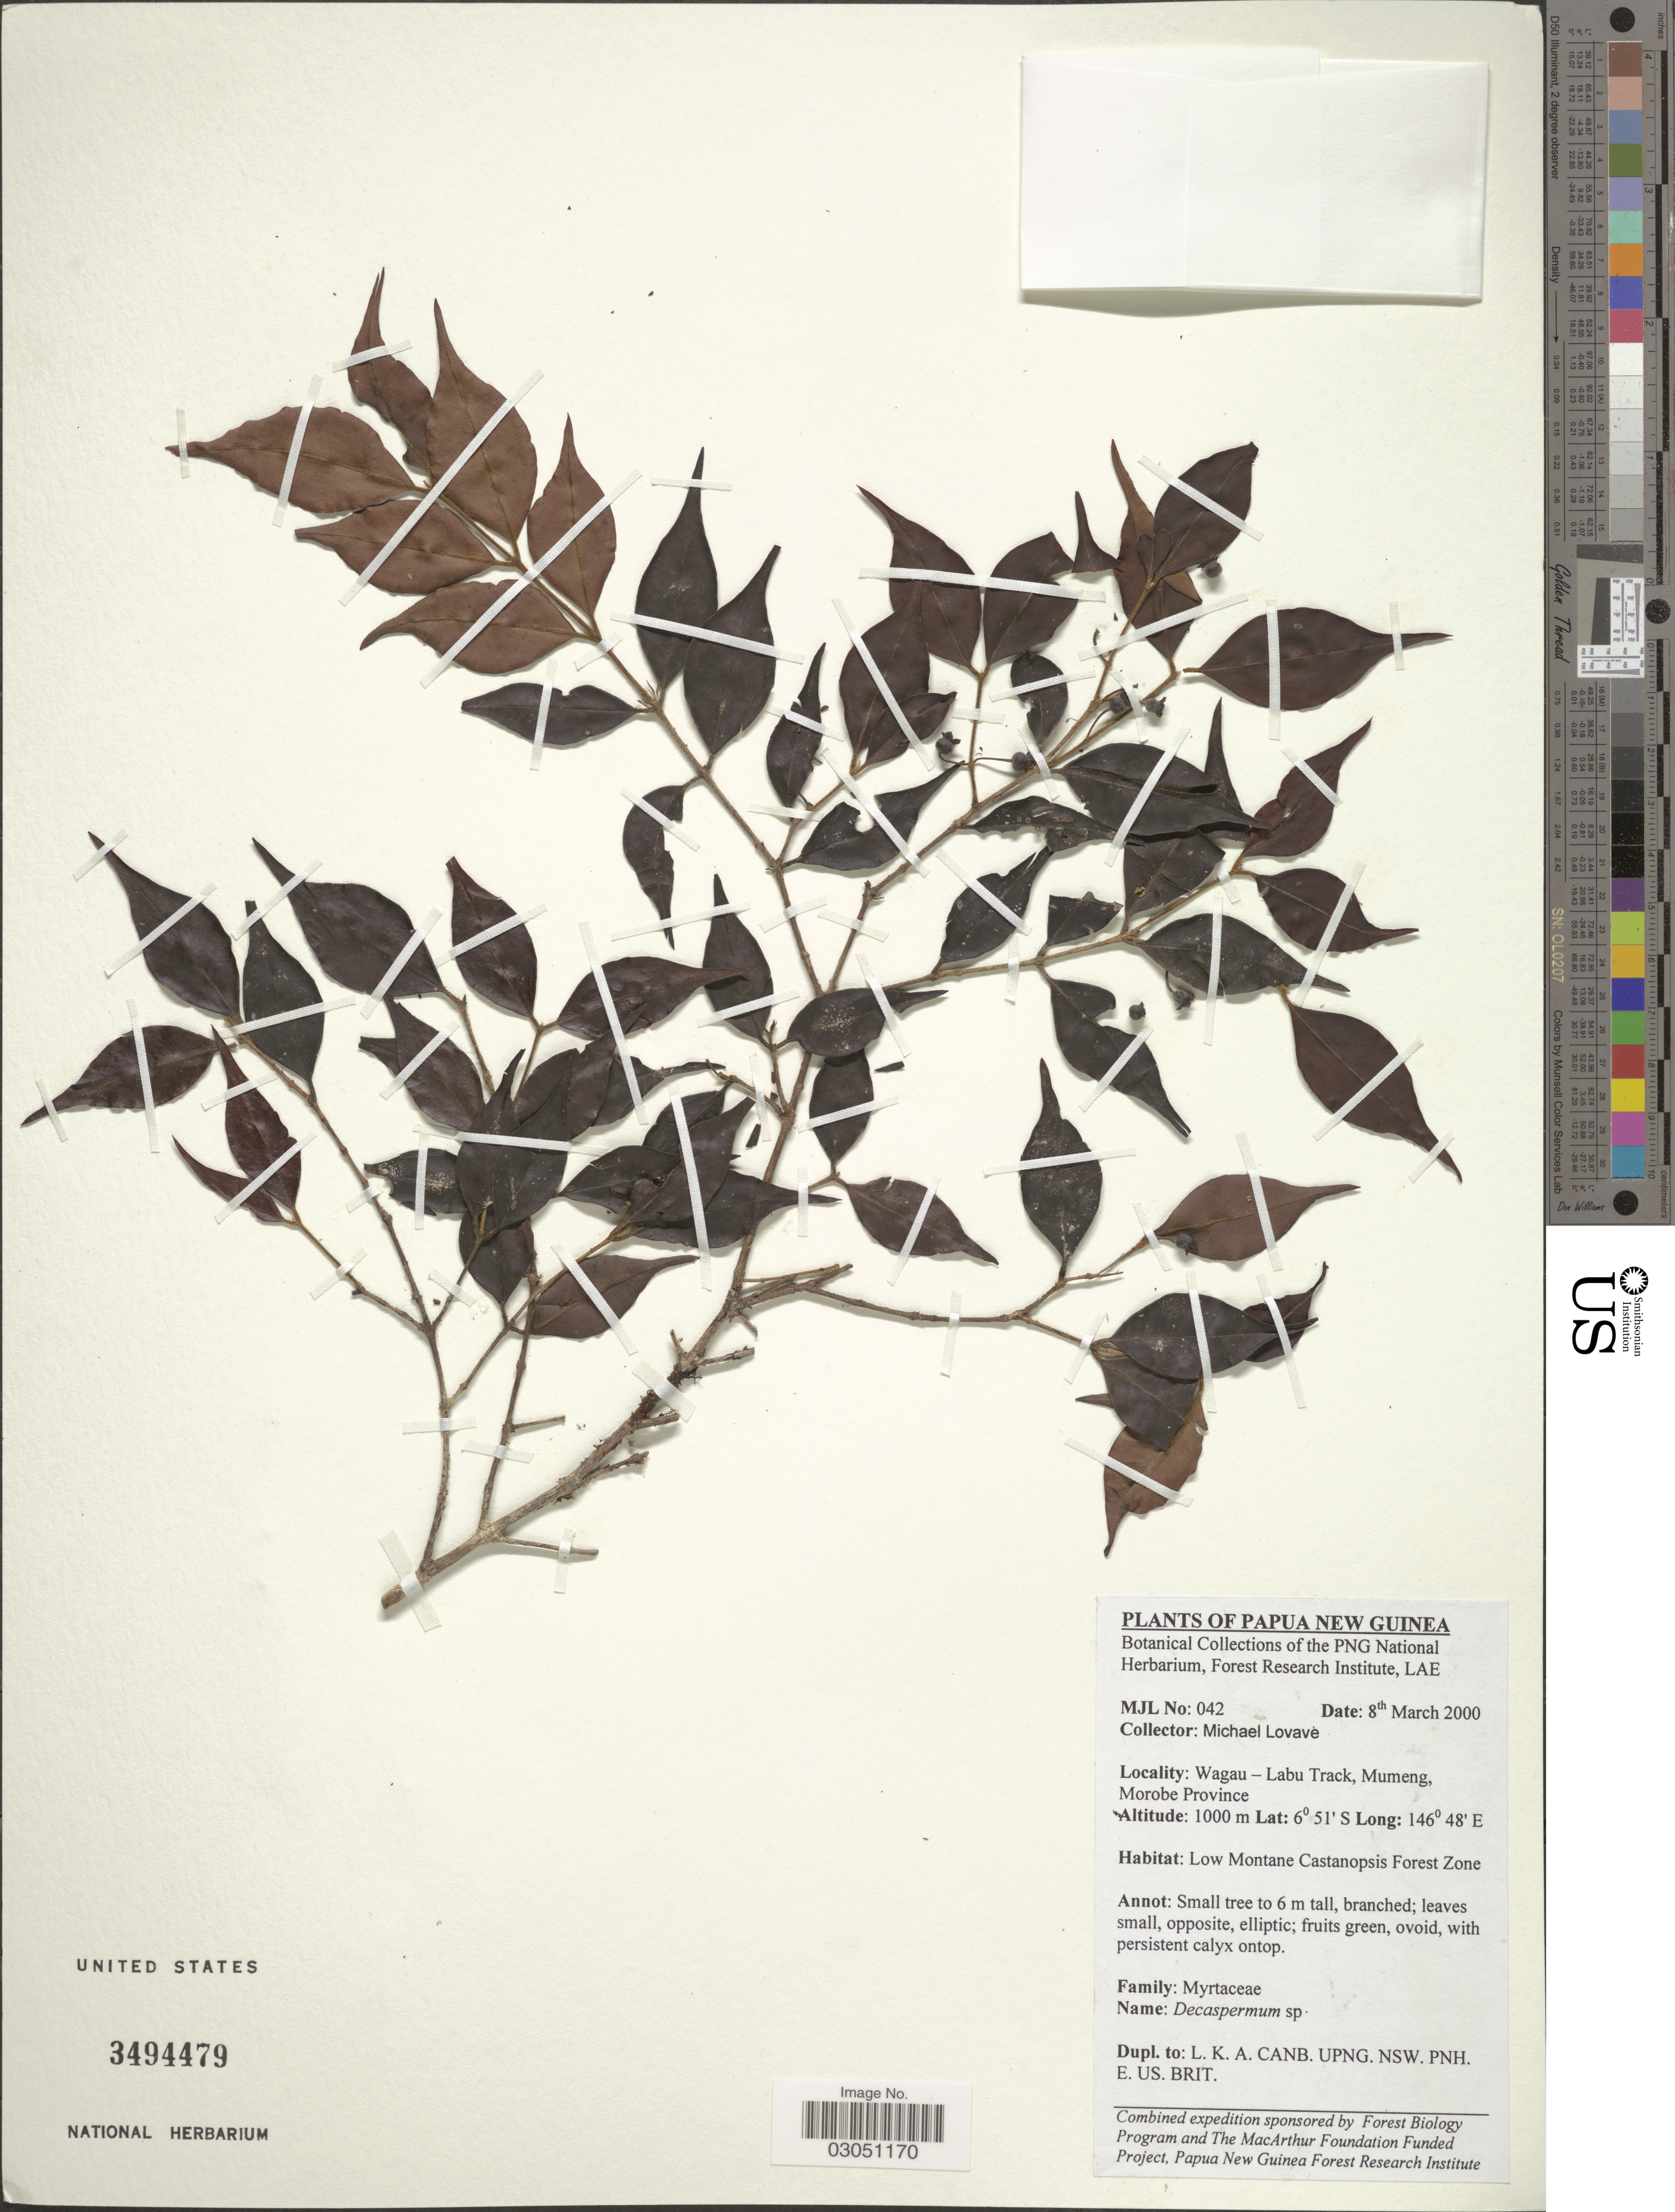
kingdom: Plantae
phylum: Tracheophyta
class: Magnoliopsida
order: Myrtales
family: Myrtaceae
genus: Decaspermum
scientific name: Decaspermum sp.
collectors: M. Lovave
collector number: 042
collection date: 2000-03-08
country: Papua New Guinea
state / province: Morobe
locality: Papua New Guinea. Wagau - Labu Track, Mumeng, Morobe Province.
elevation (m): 1000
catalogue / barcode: US 3494479